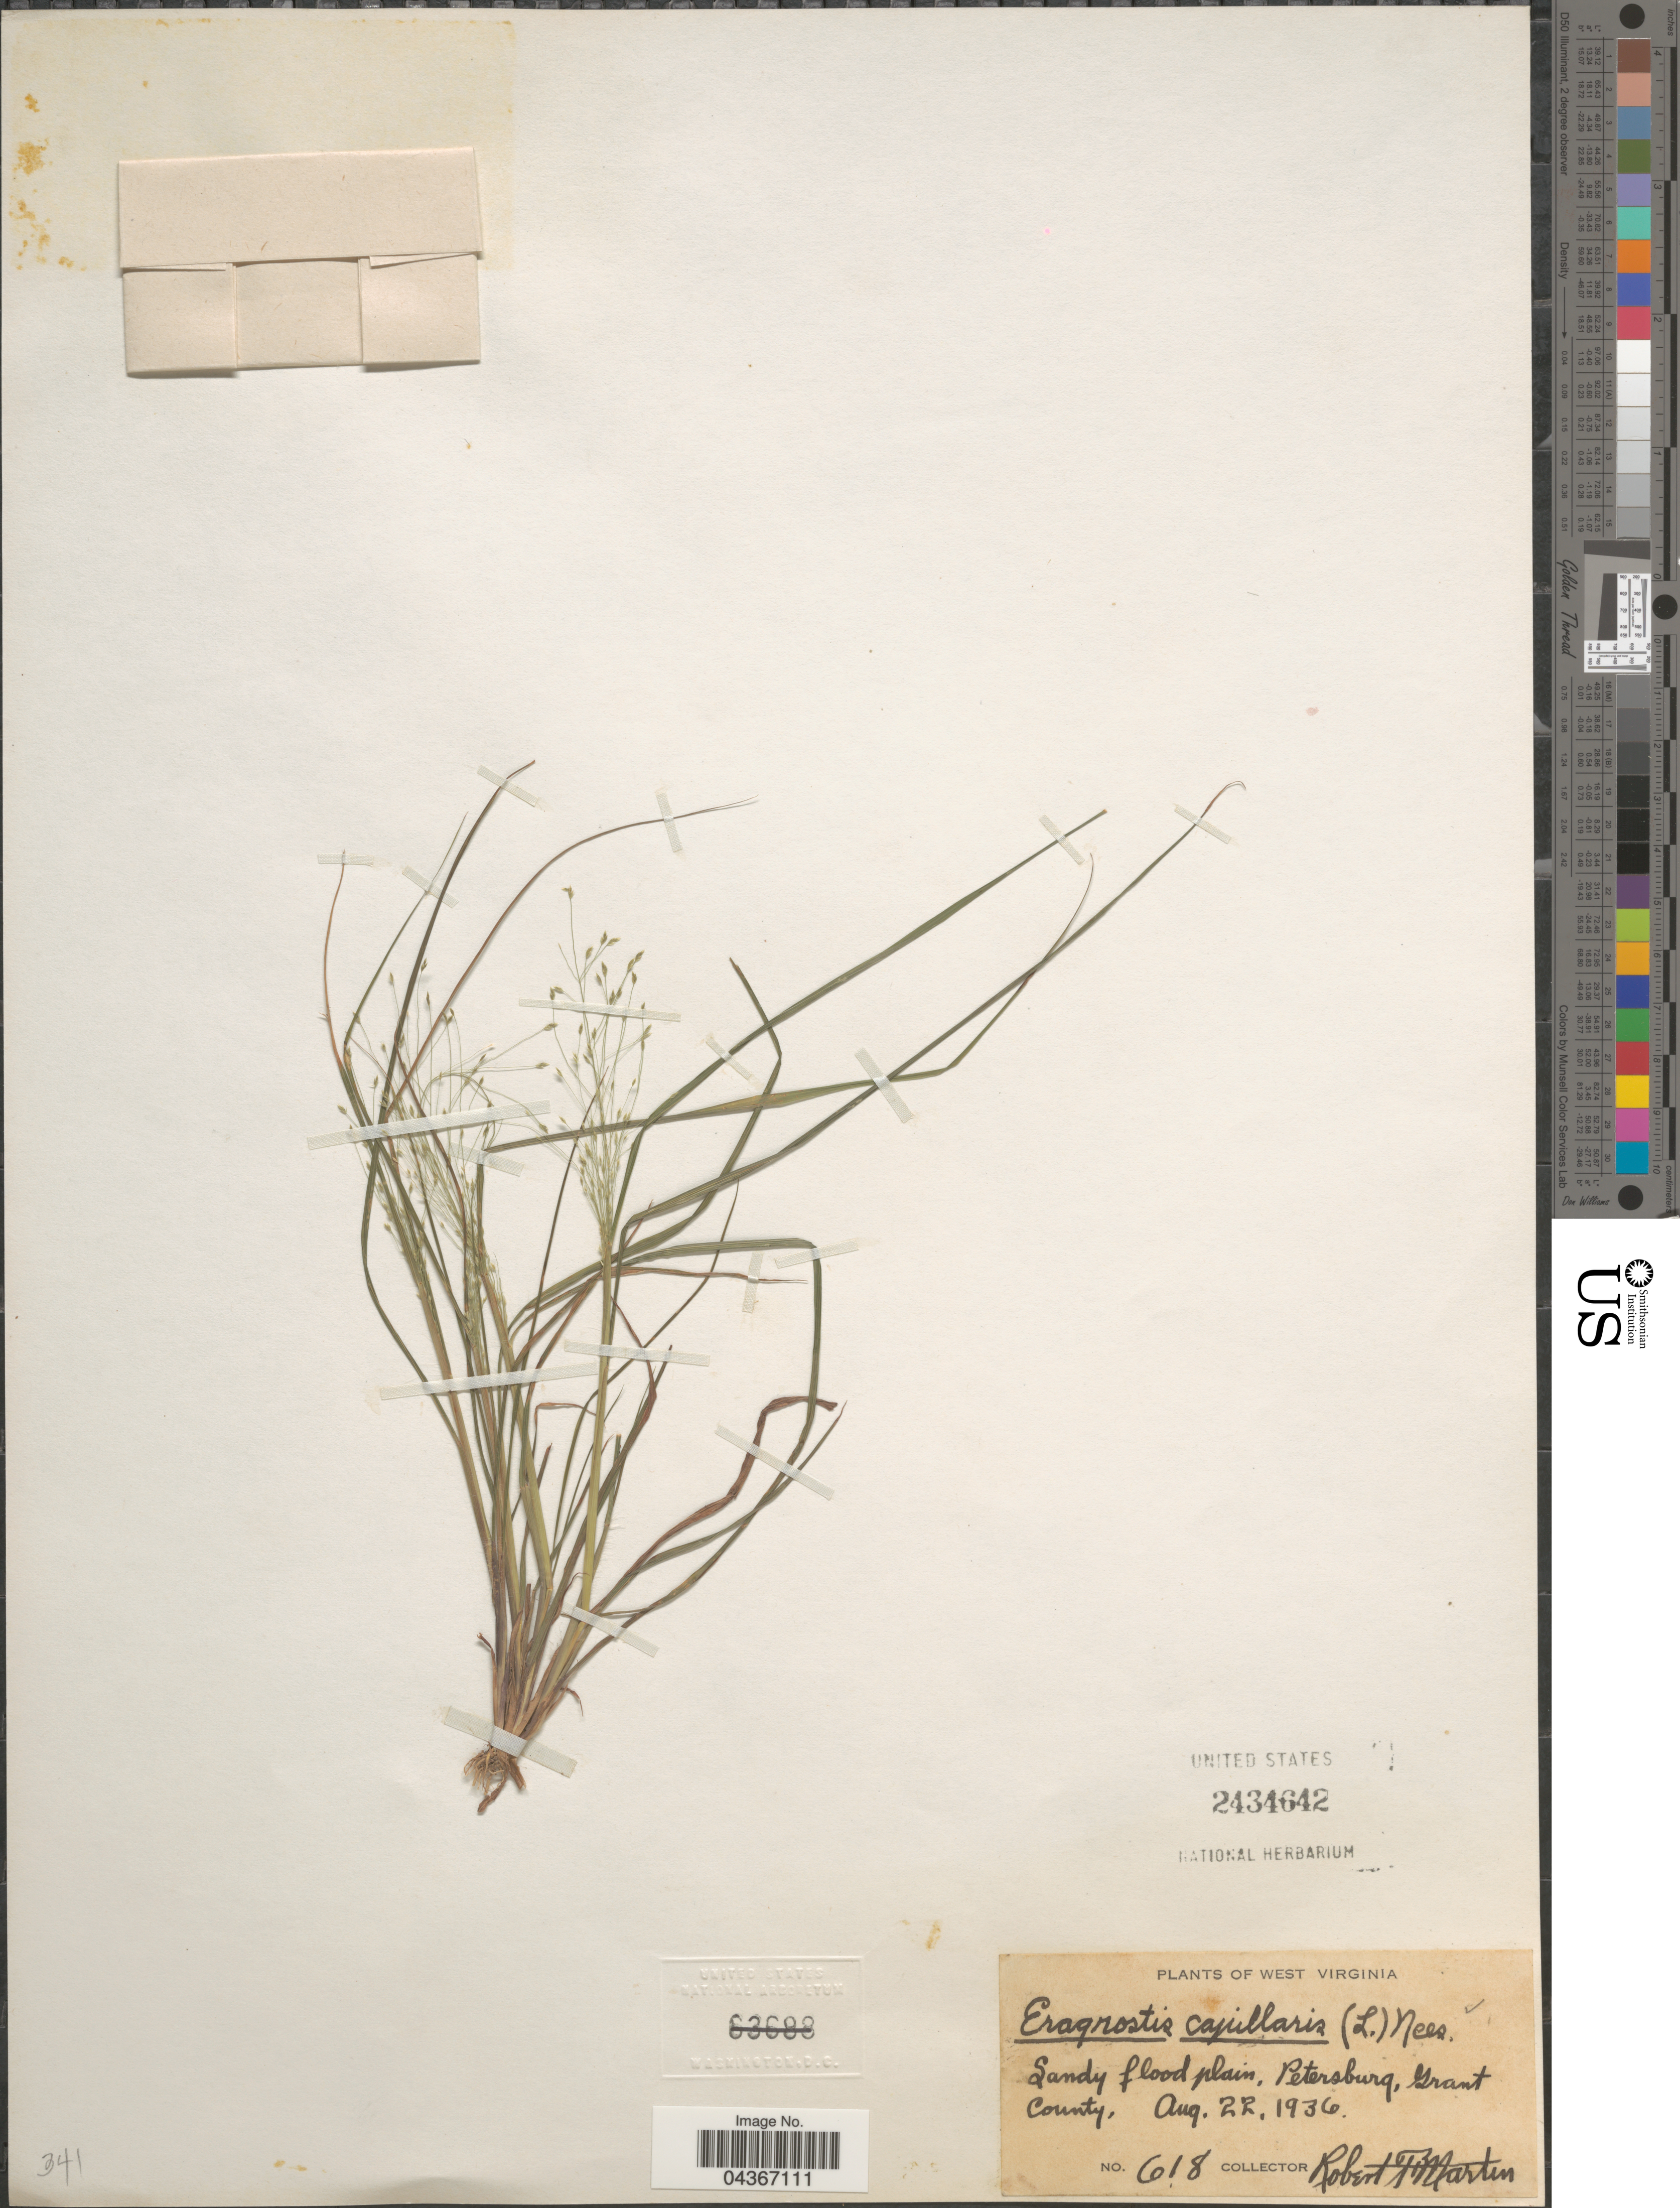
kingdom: Plantae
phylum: Tracheophyta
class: Liliopsida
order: Poales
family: Poaceae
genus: Eragrostis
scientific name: Eragrostis capillaris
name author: (L.) Nees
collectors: R. F. Martin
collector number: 618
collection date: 1936-08-22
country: United States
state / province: West Virginia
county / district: Grant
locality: Sandy flood plain, Petersburg, Grant County.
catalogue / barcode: US 2434642